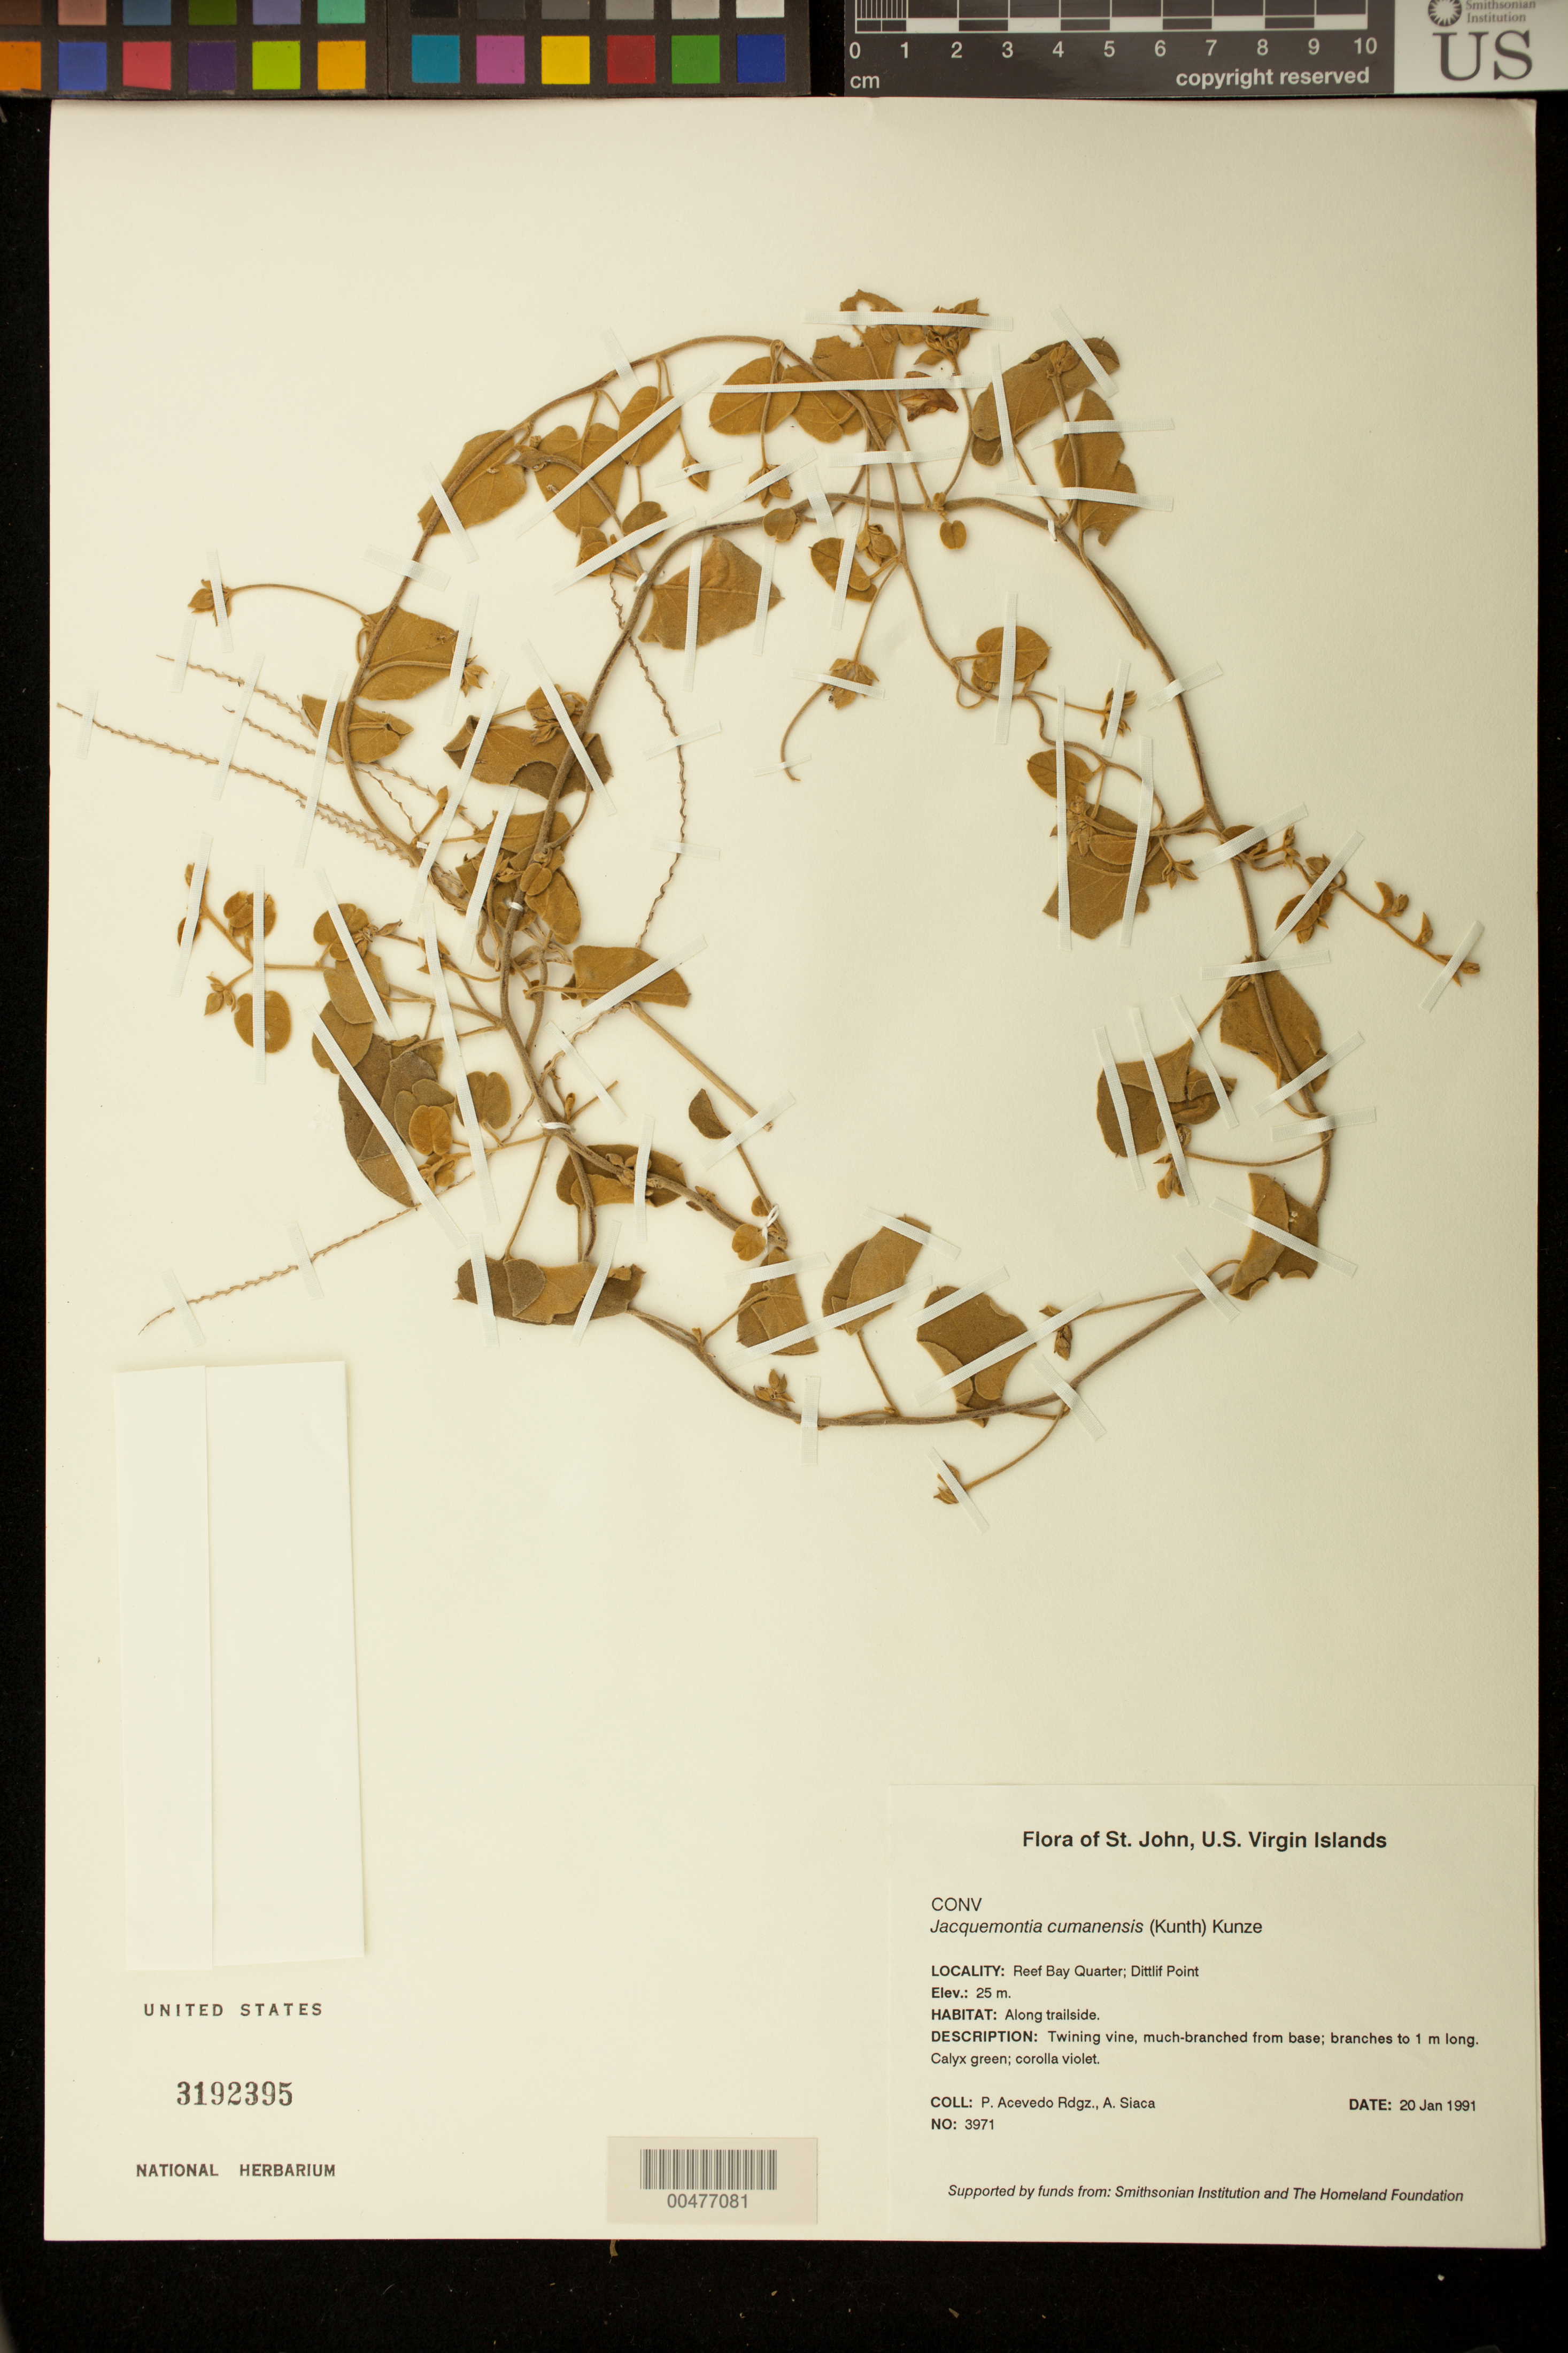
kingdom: Plantae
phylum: Tracheophyta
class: Magnoliopsida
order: Solanales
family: Convolvulaceae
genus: Jacquemontia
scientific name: Jacquemontia cumanensis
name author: (Kuntze) Kuntze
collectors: P. Acevedo-Rodr. & A. Siaca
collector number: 3971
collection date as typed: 20 Jan 1991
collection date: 1991-01-20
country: U.S. Virgin Islands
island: St. John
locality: Reef Bay Quarter; Dittlif Point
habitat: Along trailside.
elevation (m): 25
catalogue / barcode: US 3192395